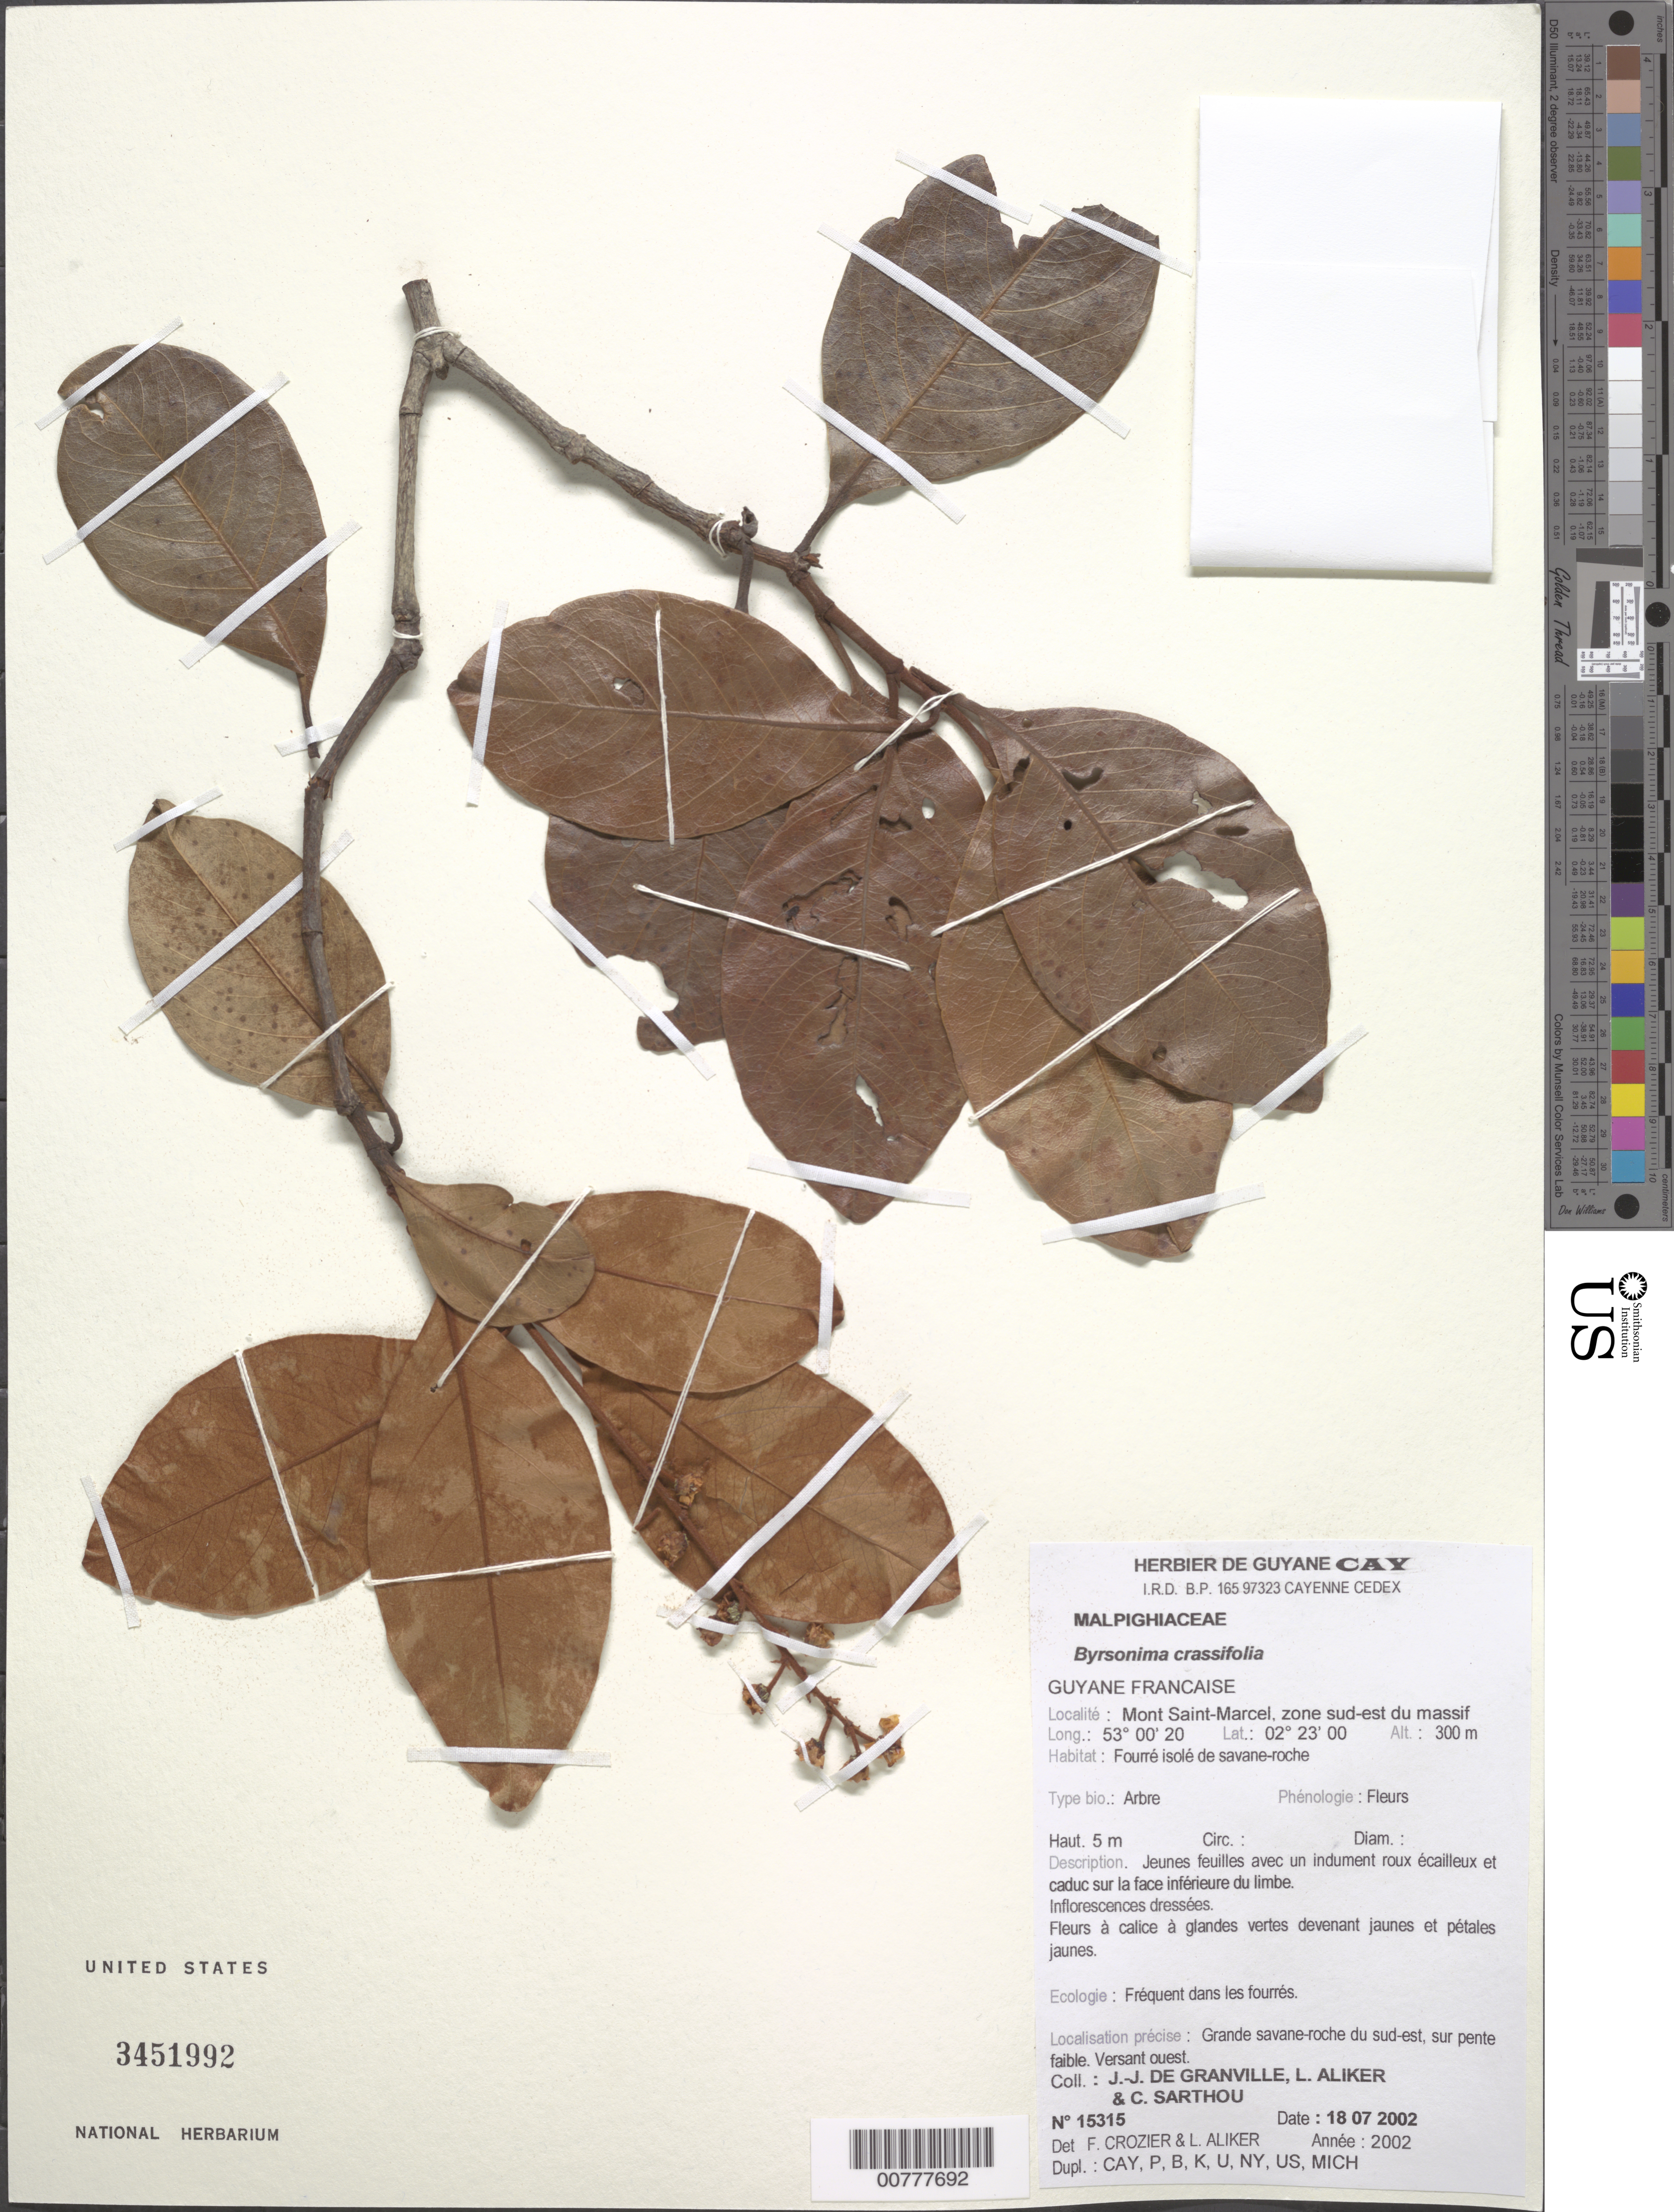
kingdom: Plantae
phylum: Tracheophyta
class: Magnoliopsida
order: Malpighiales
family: Malpighiaceae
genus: Byrsonima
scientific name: Byrsonima crassifolia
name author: (L.) Kunth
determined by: Crozier, F.; Aliker, L.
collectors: J.-J. de Granville, L. Aliker & C. Sarthou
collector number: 15315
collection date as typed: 18-Jul-02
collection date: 2002-07-18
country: French Guiana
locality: Mont Saint-Marcel, zone Sud-Est du massif, Bassin de l'Yaloupi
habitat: Dans les fourres. Fourré isolé de savane-roche; Grande savane-roche du sud-est, sur pente faible; versant ouest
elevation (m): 300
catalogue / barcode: US 3451992